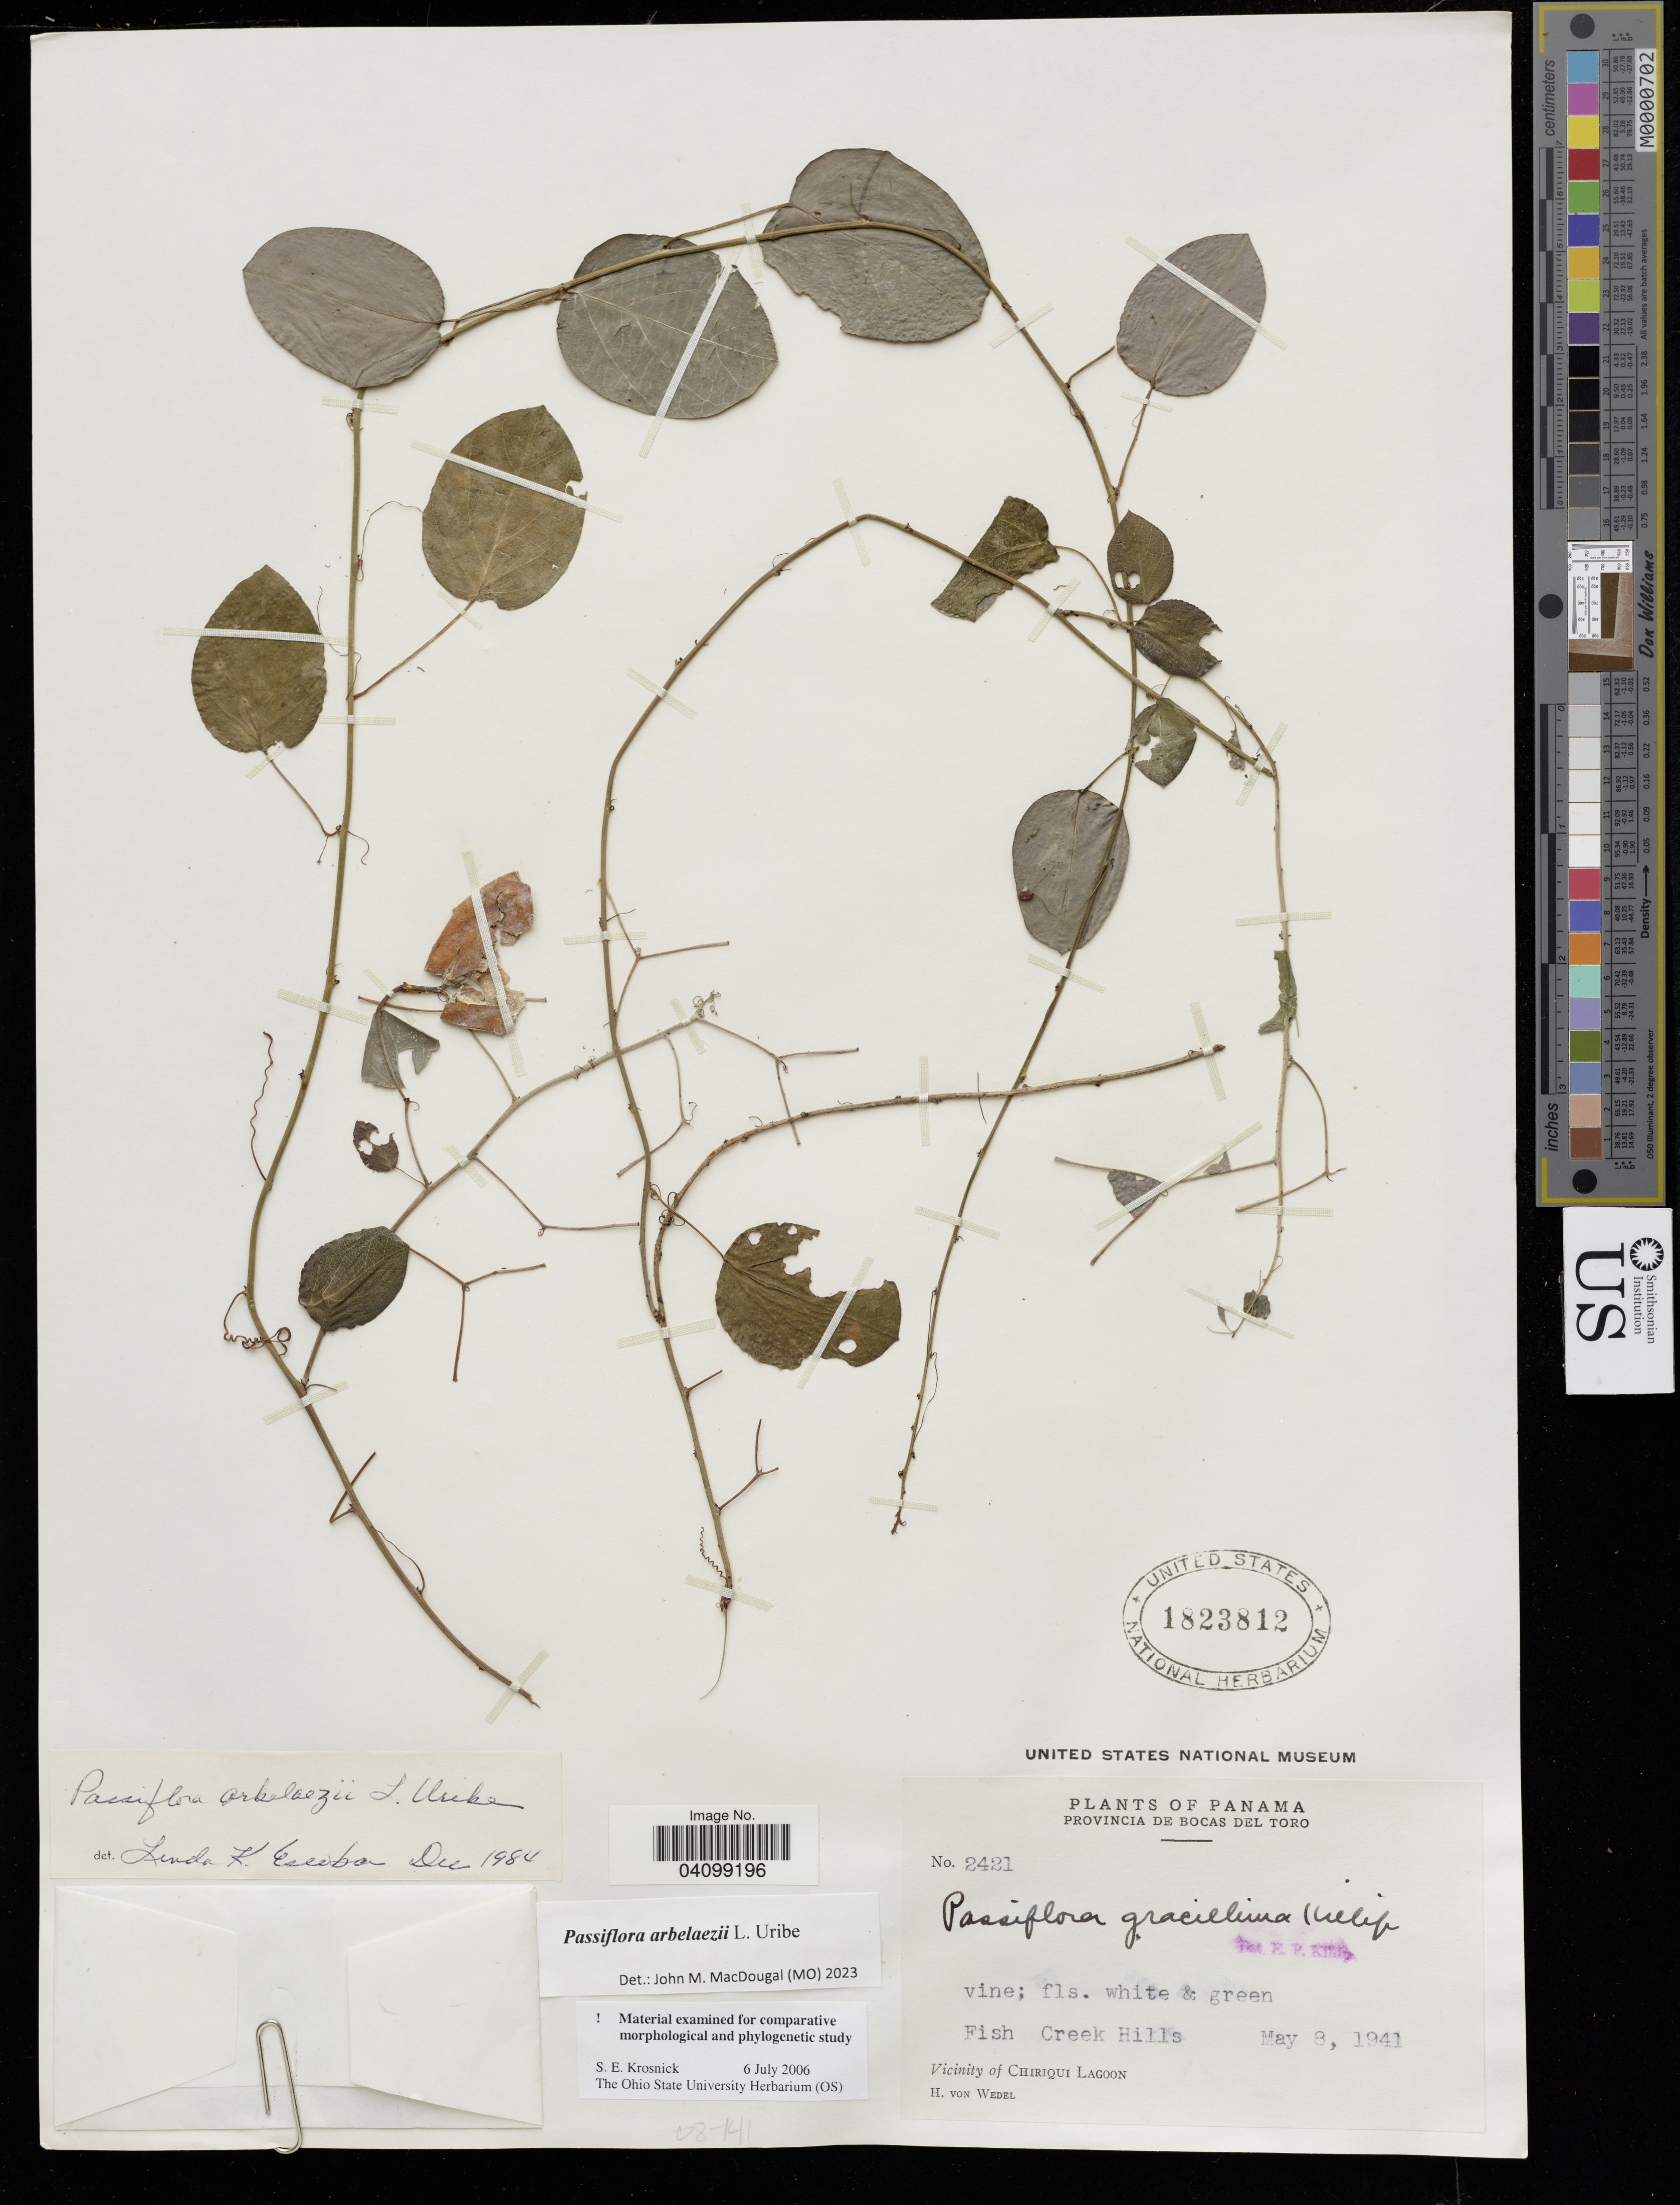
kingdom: Plantae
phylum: Tracheophyta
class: Magnoliopsida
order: Malpighiales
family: Passifloraceae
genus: Passiflora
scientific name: Passiflora gracillima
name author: Killip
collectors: H. von Wedel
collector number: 2421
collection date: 1941-05-08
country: Panama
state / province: Bocas del Toro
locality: Fish Creek Hills. Vicinity of Chiriqui Lagoon.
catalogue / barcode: US 1823812